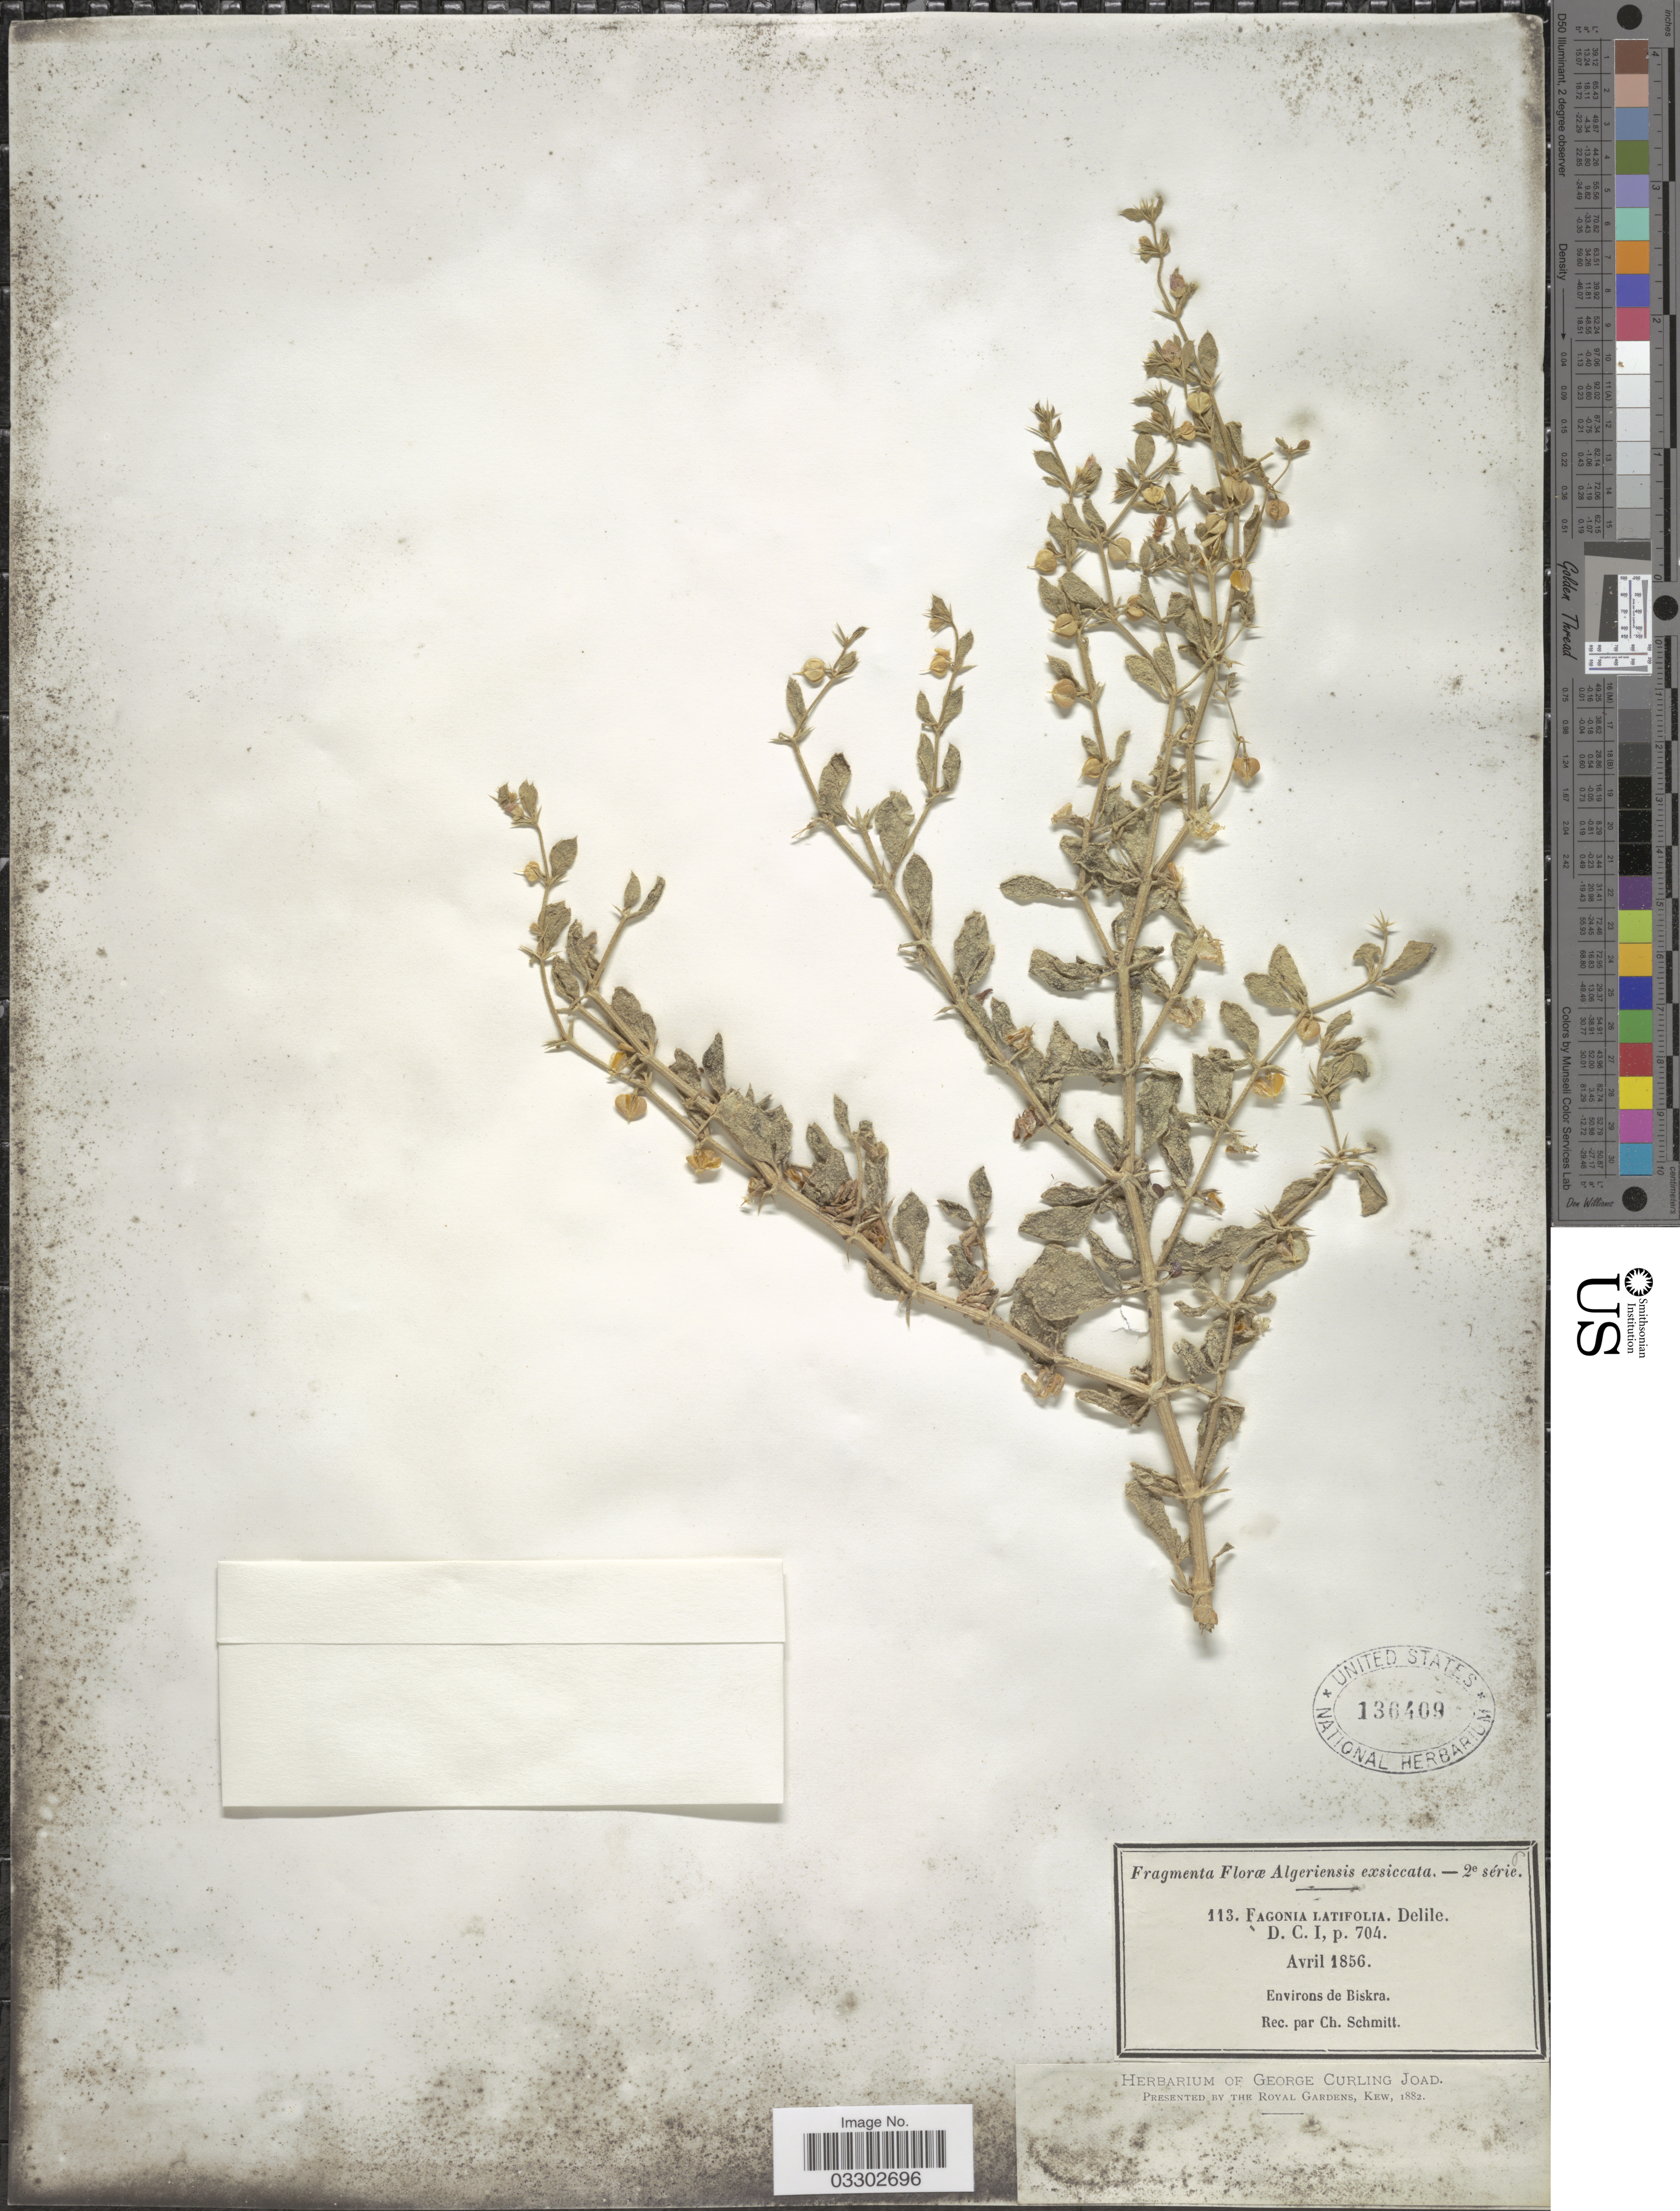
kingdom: Plantae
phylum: Tracheophyta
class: Magnoliopsida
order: Zygophyllales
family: Zygophyllaceae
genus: Fagonia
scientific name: Fagonia latifolia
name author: Delile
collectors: C. Schmitt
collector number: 113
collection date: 1856-04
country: Algeria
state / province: Biskra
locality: Environs de Biskra.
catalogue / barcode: US 136409